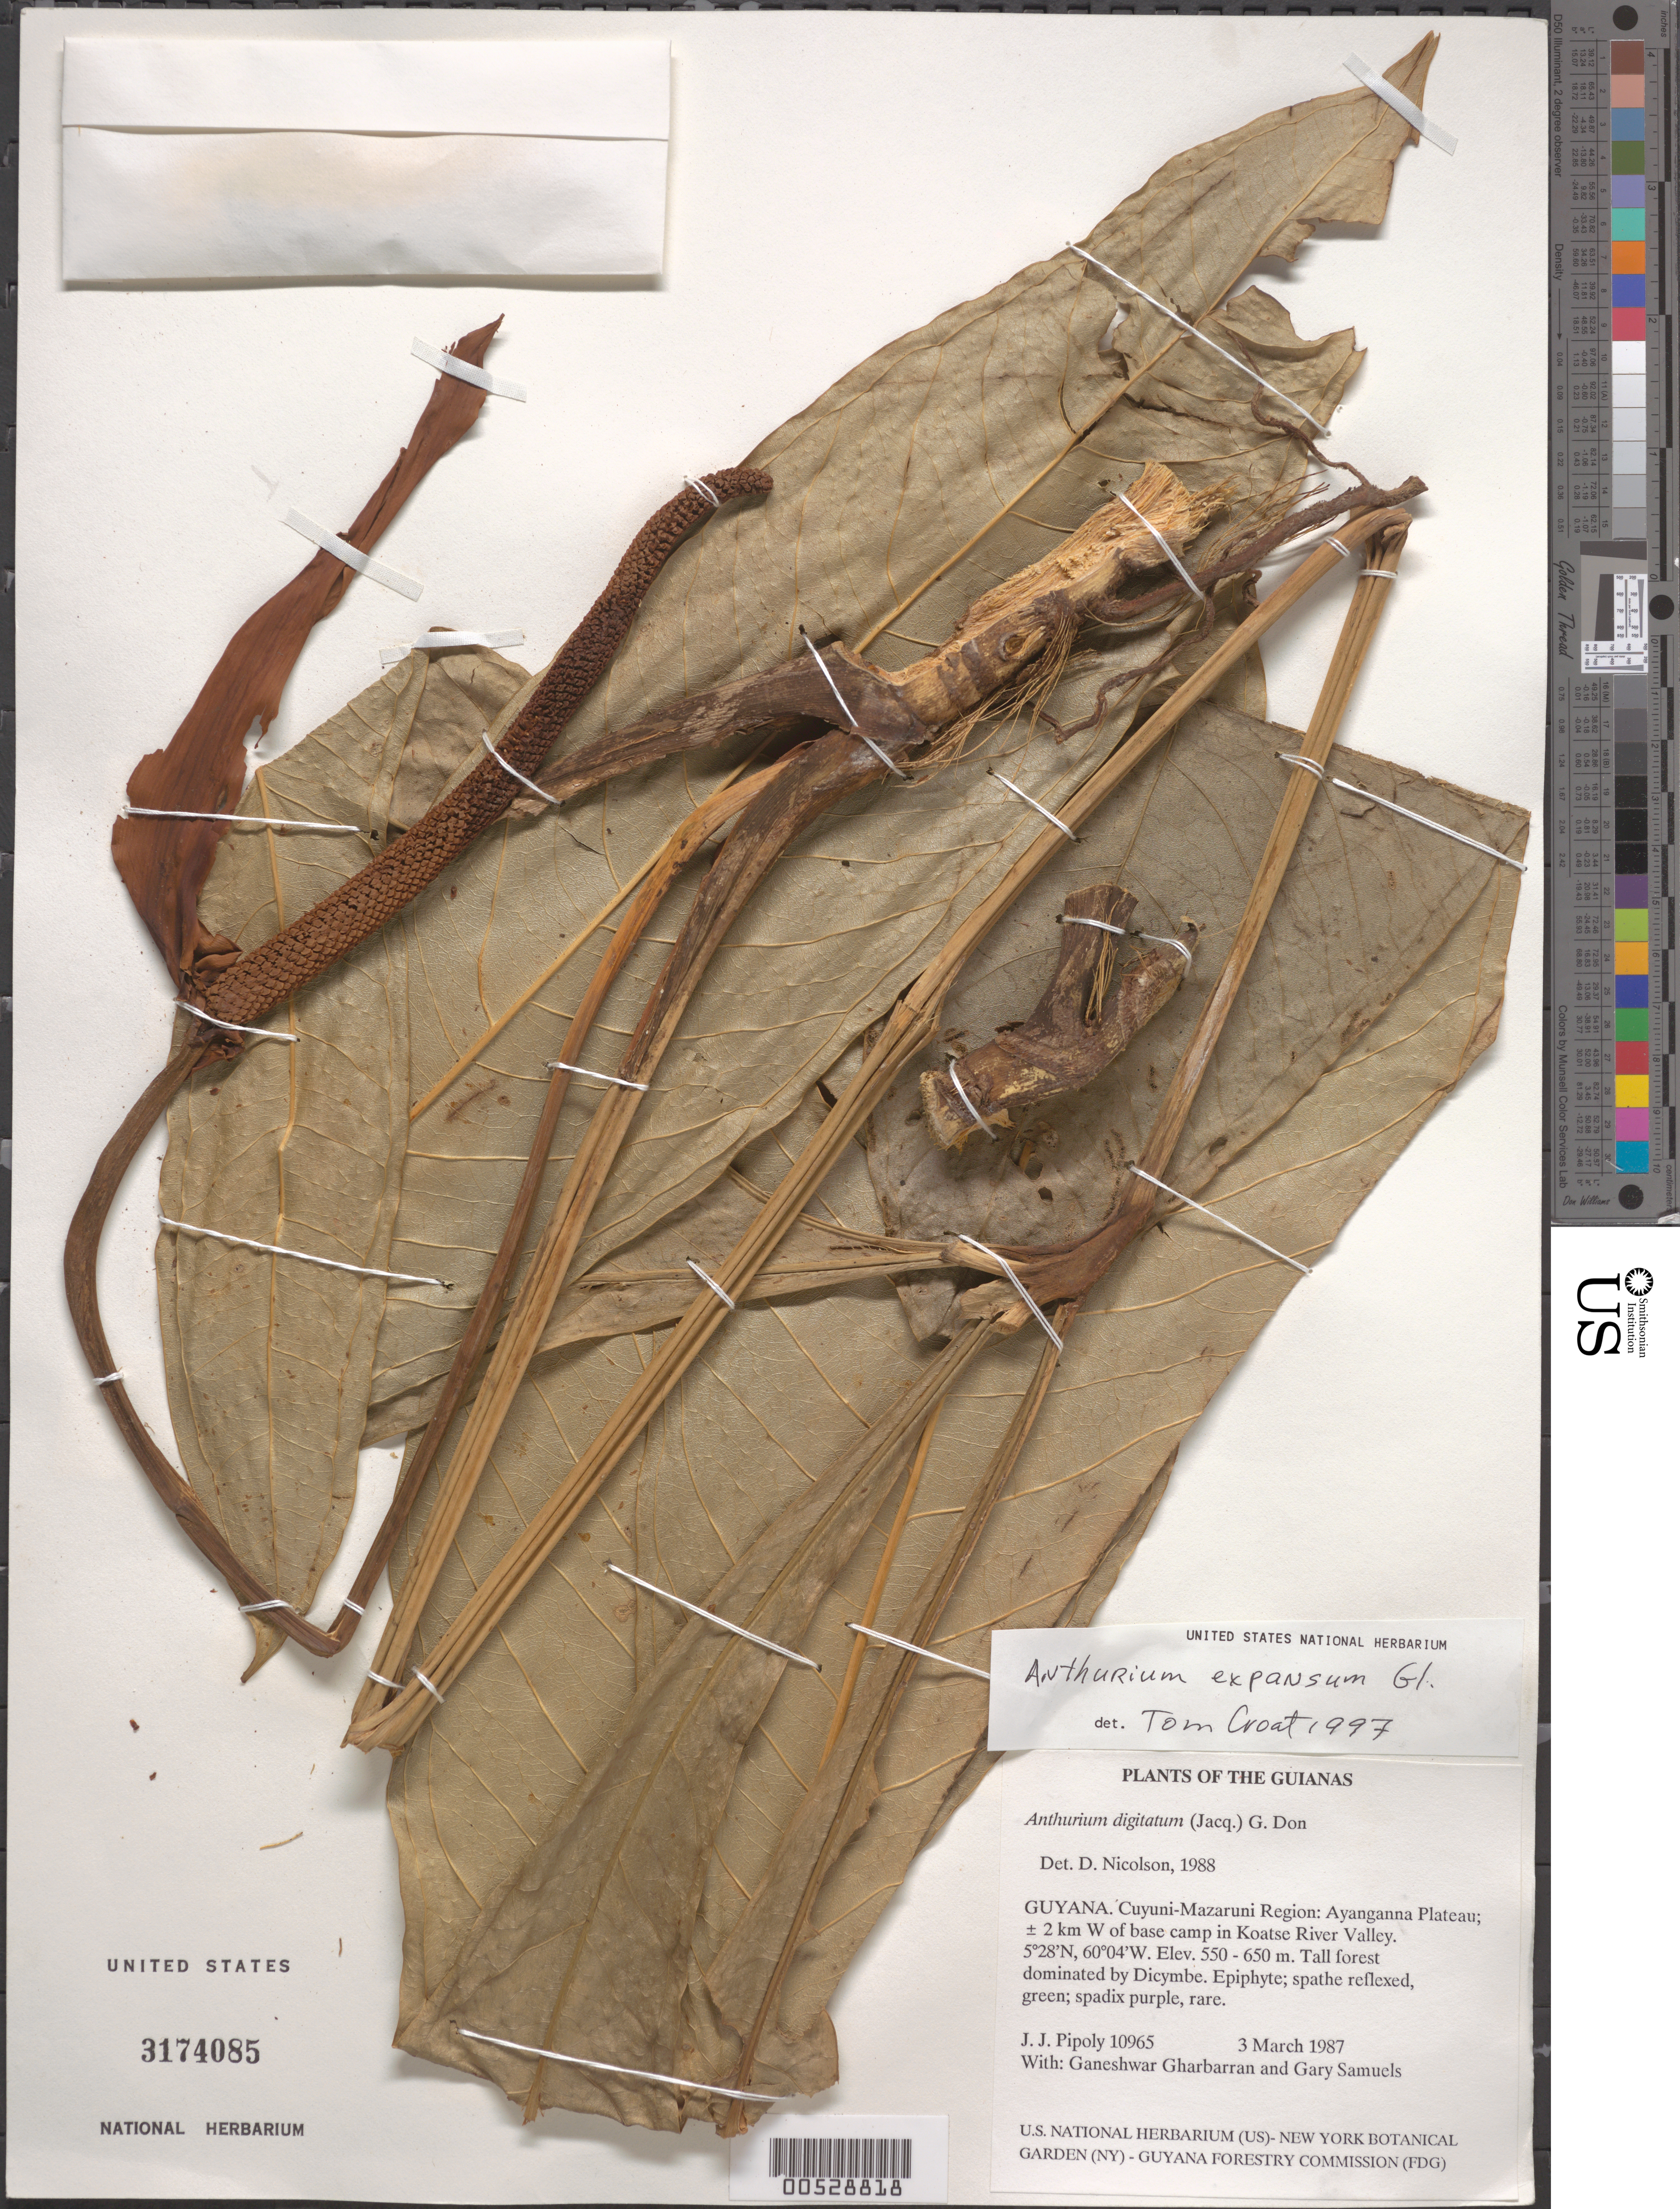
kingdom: Plantae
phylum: Tracheophyta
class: Liliopsida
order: Alismatales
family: Araceae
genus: Anthurium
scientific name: Anthurium expansum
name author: Gleason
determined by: Croat, Thomas B., Missouri Botanical Garden (MO)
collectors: J. J. Pipoly, G. Gharbarran & G. Samuels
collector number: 10965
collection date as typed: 3 March 1987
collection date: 1987-03-03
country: Guyana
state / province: Cuyuni-Mazaruni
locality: Ayanganna Plateau; ± 2 km W of base camp in Koatse River Valley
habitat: Tall forest dominated by Dicymbe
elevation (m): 550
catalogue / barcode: US 3174085